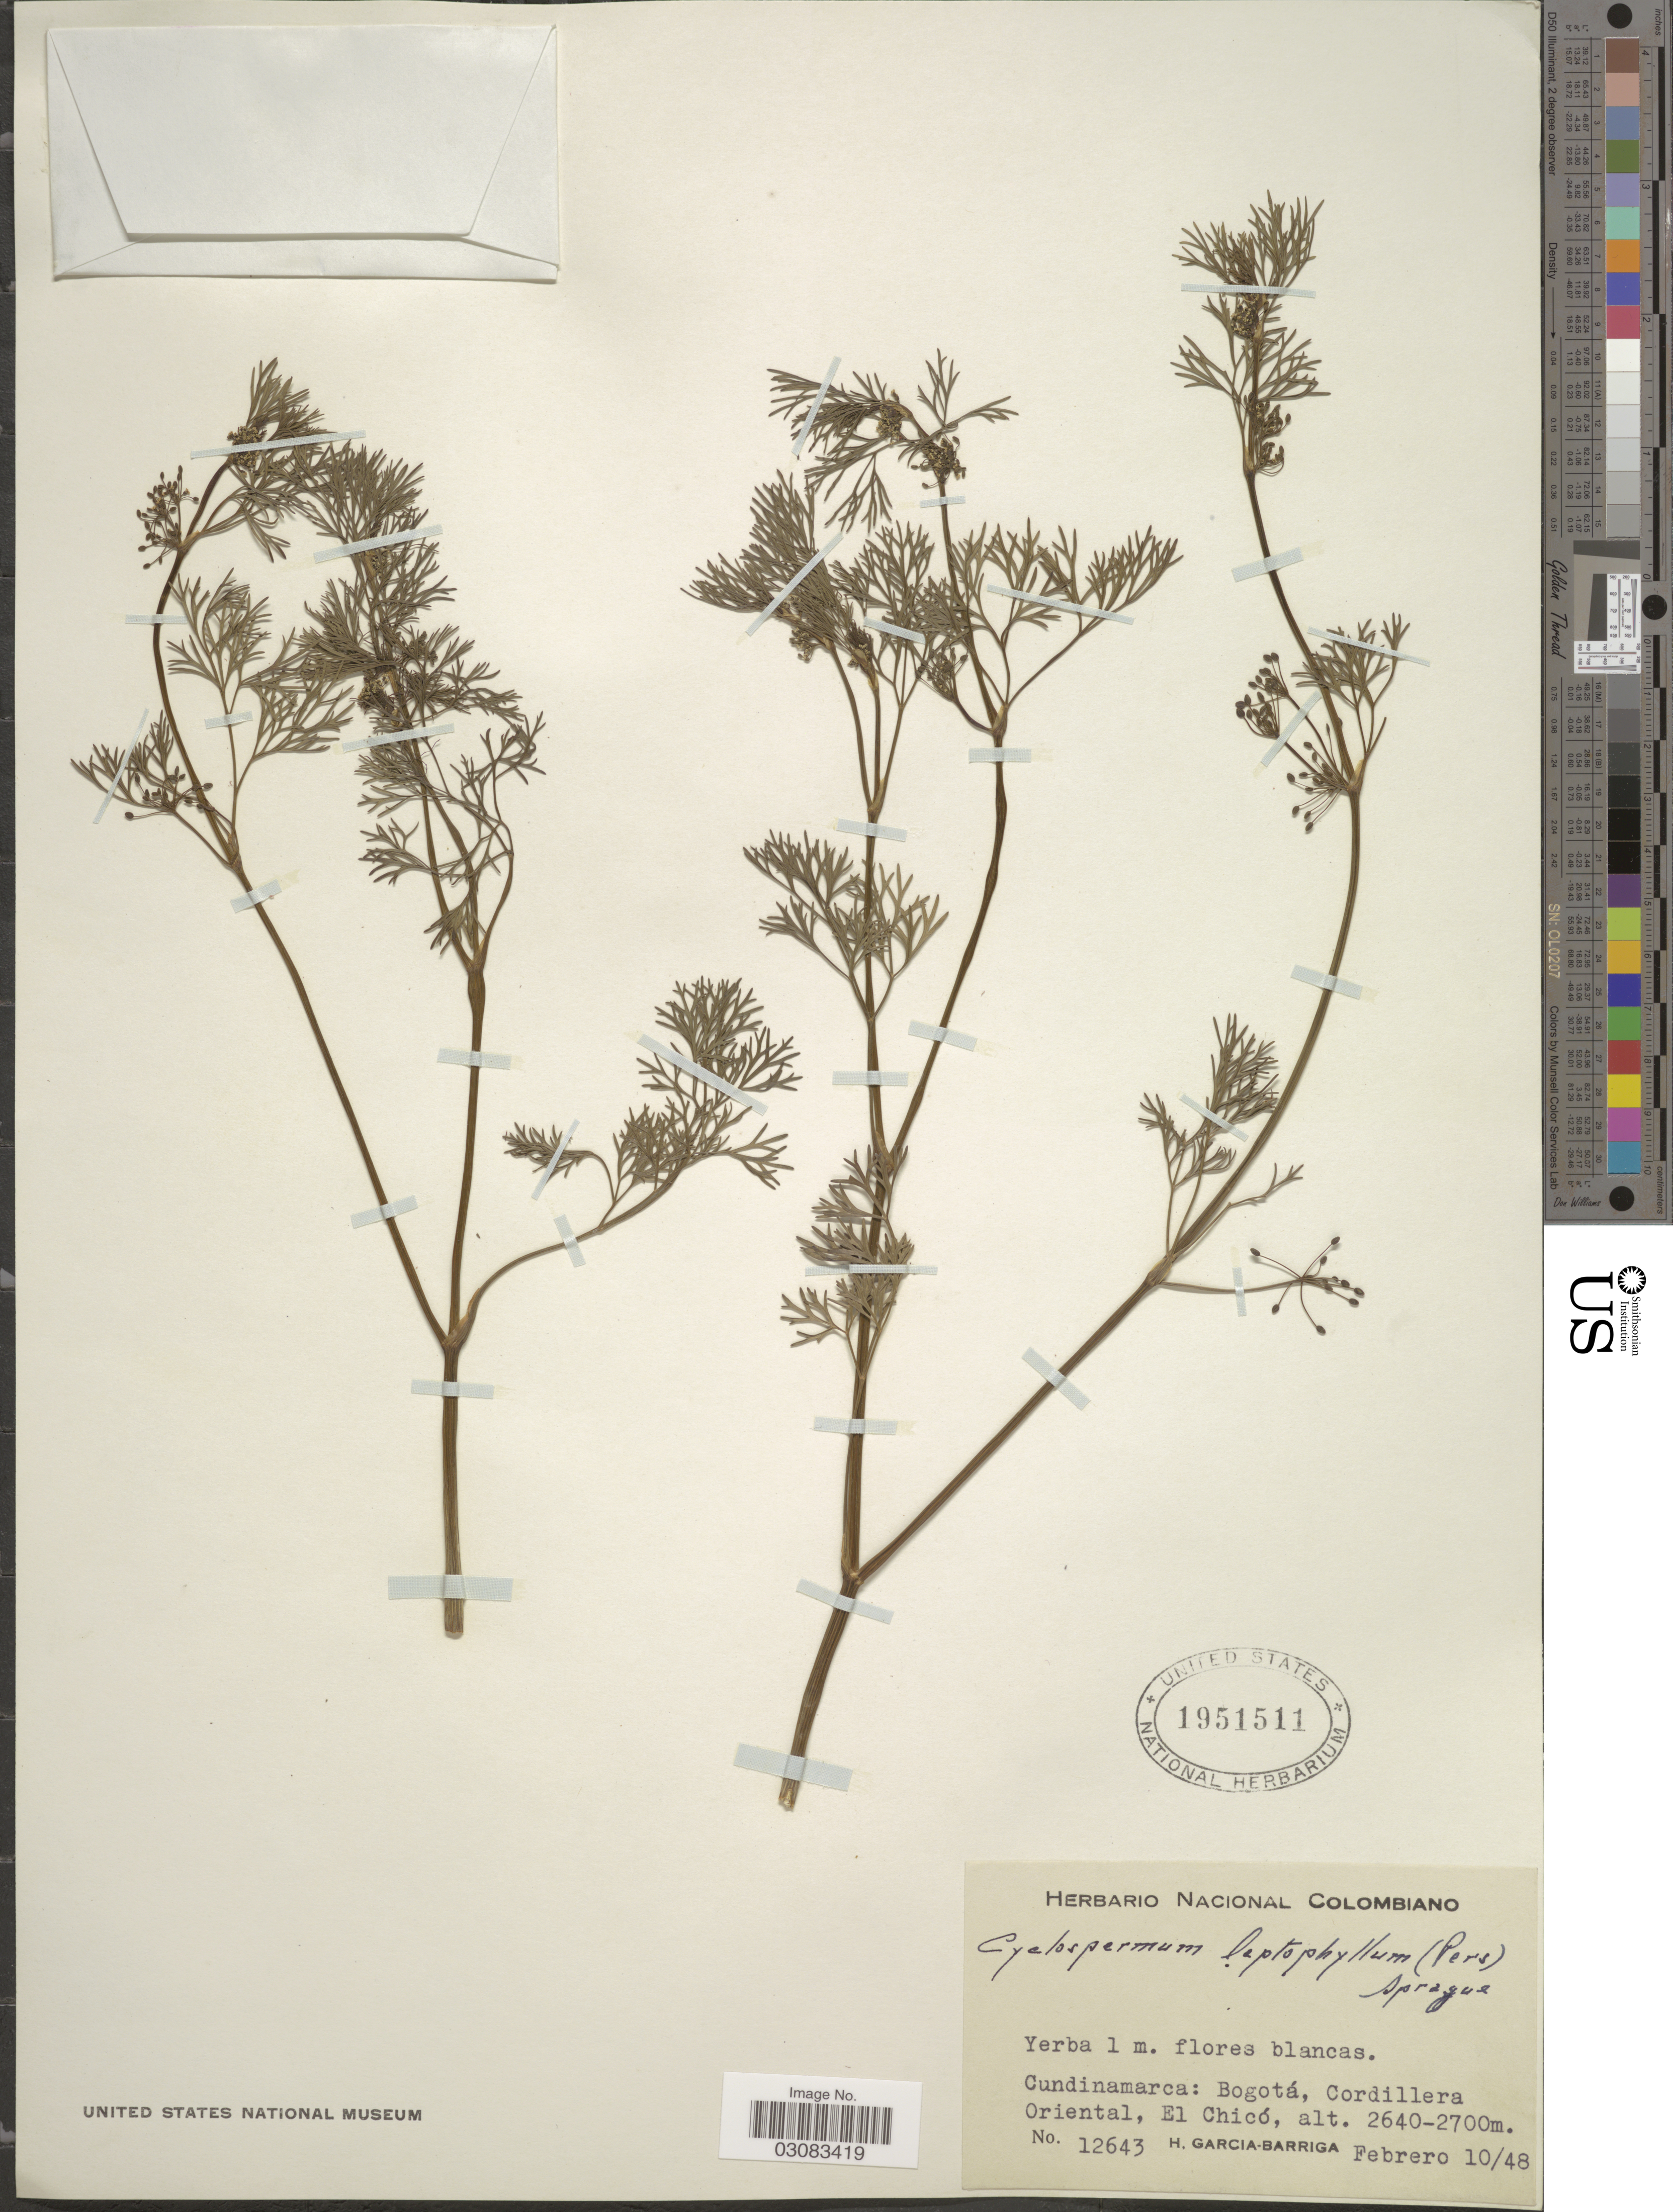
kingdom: Plantae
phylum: Tracheophyta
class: Magnoliopsida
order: Apiales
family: Apiaceae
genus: Cyclospermum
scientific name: Cyclospermum leptophyllum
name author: (Pers.) Sprague ex Britton & P. Wilson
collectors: H. García Barriga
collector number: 12643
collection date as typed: Transcribed d/m/y: 10/2/48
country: Colombia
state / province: Cundinamarca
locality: Bogotá, Cordillera Oriental, El Chicó.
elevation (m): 2640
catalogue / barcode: US 1951511